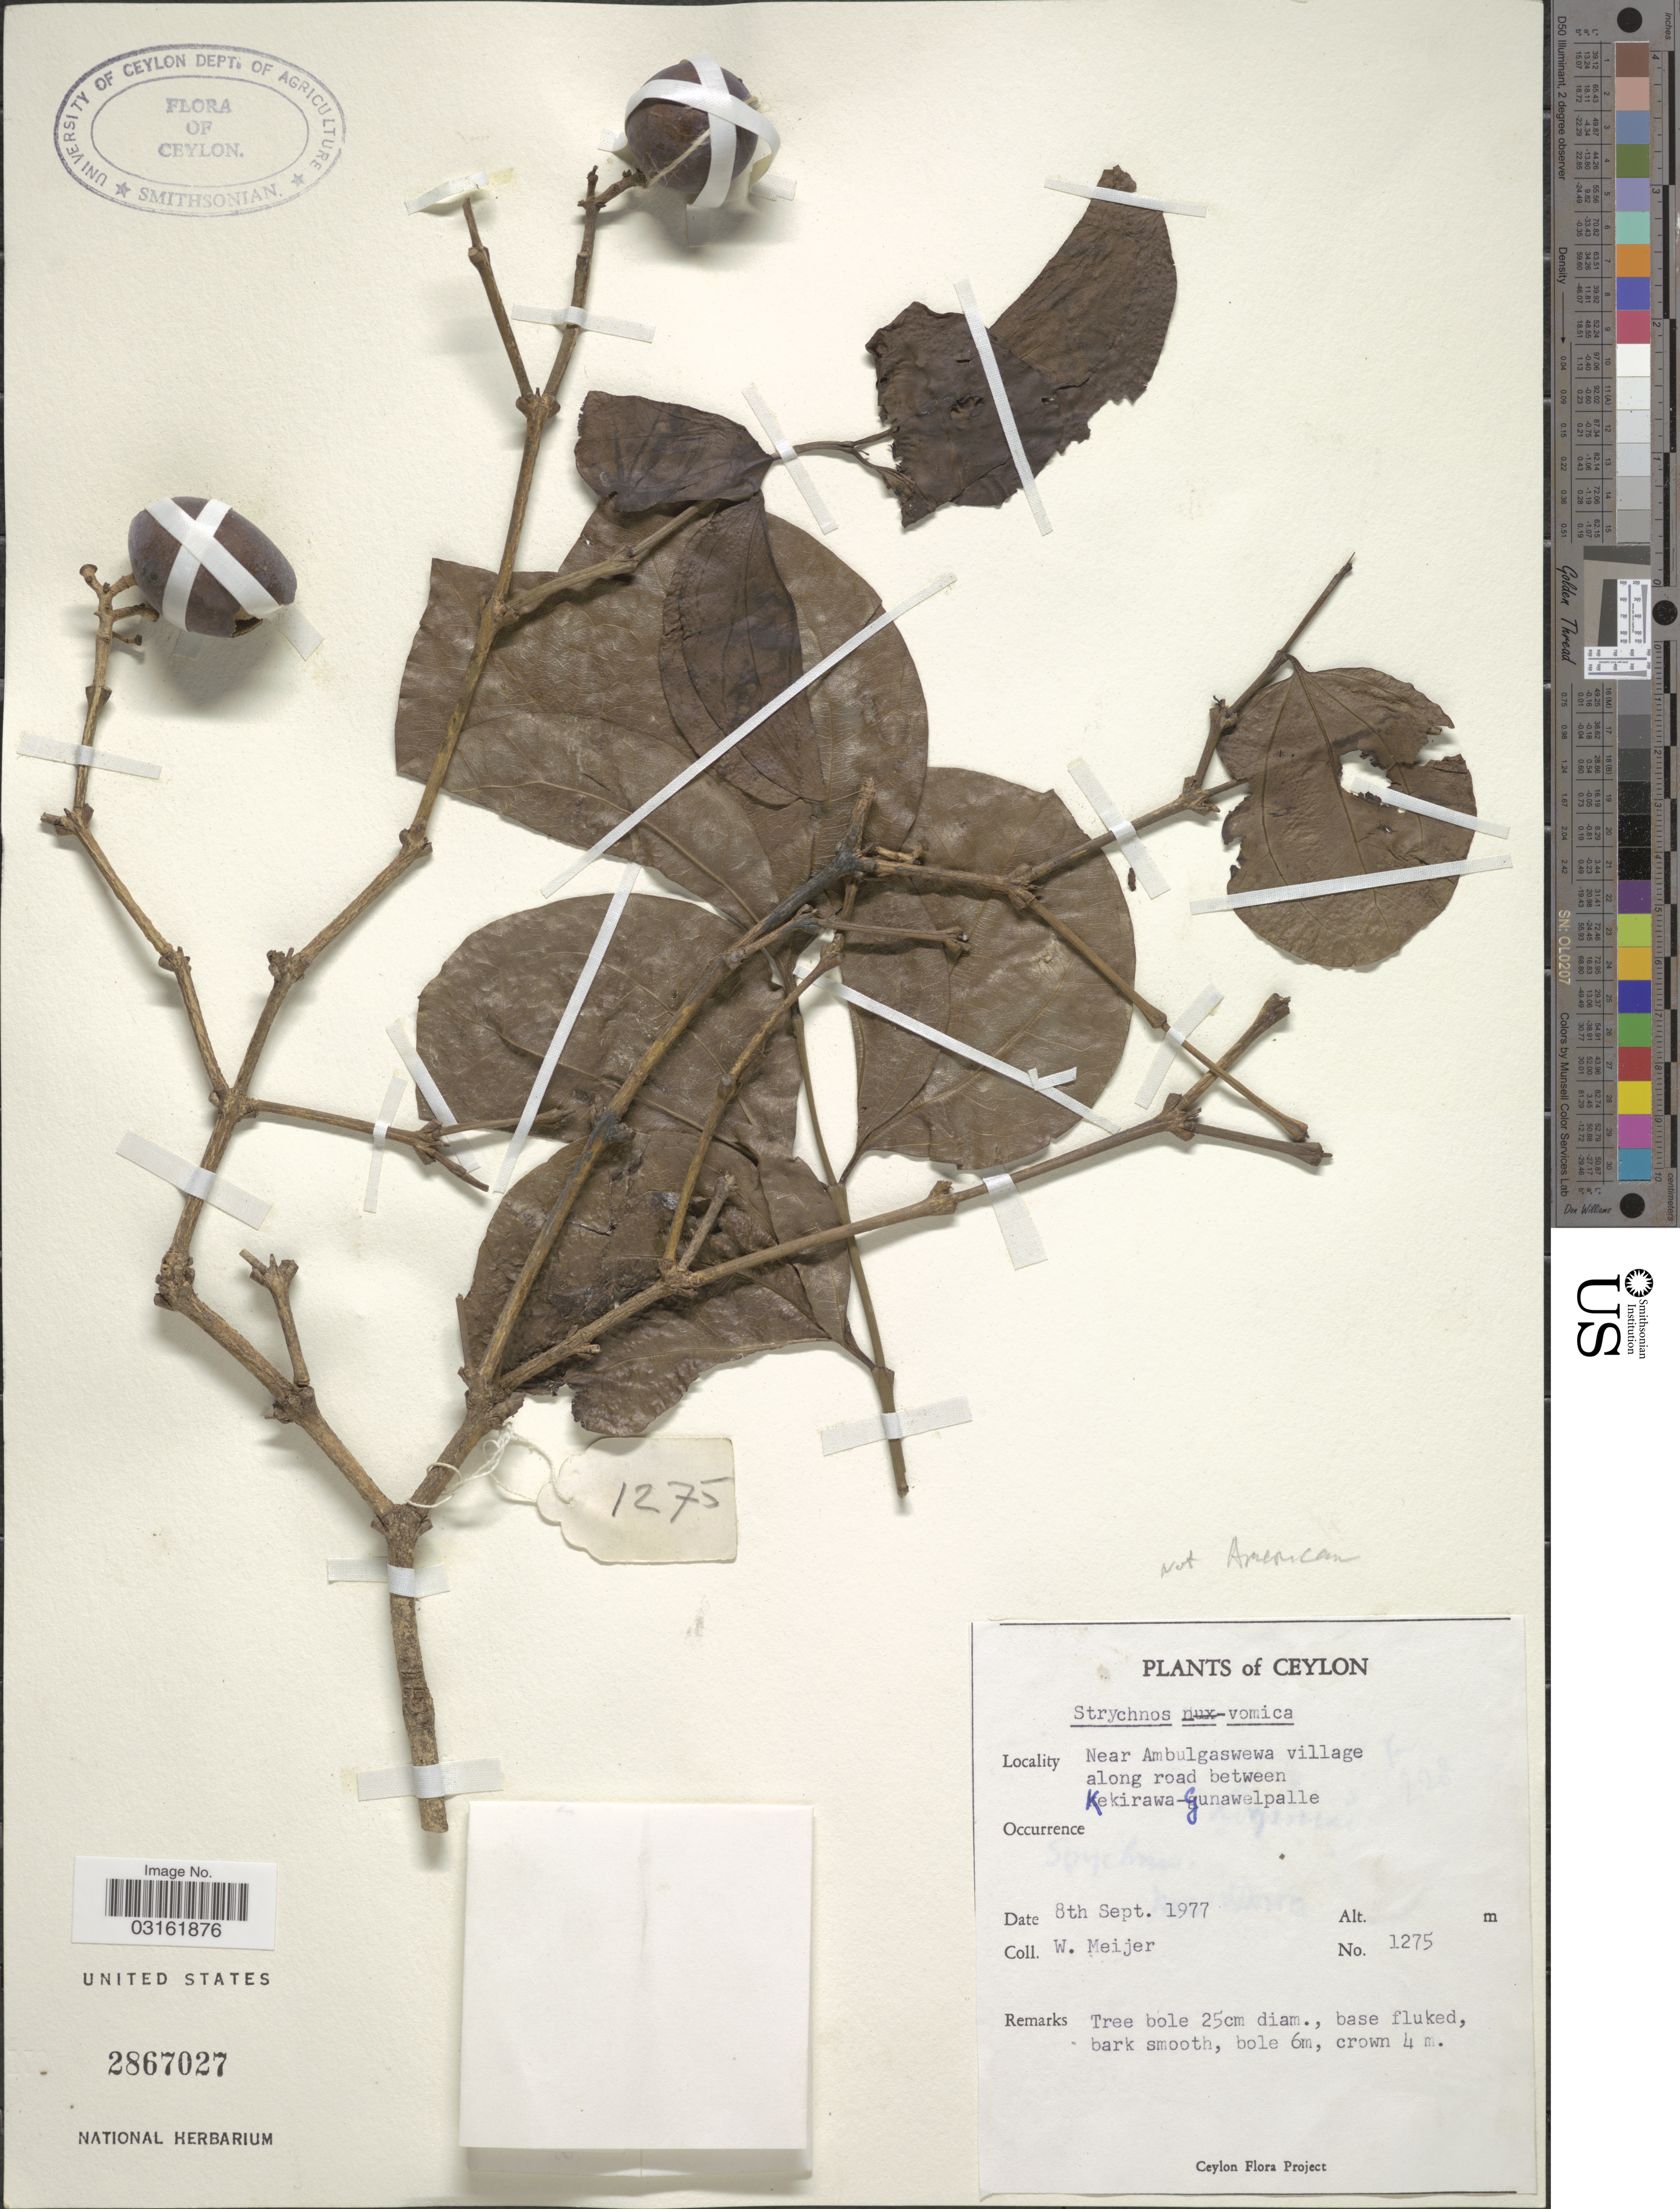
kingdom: Plantae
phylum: Tracheophyta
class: Magnoliopsida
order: Gentianales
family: Loganiaceae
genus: Strychnos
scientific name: Strychnos sp.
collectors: W. Meijer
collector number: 1275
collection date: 1977-09-08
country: Sri Lanka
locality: Ceylon. Near Ambulgaswewa village along road between Kekirawa-Gunawelpalle.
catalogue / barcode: US 2867027